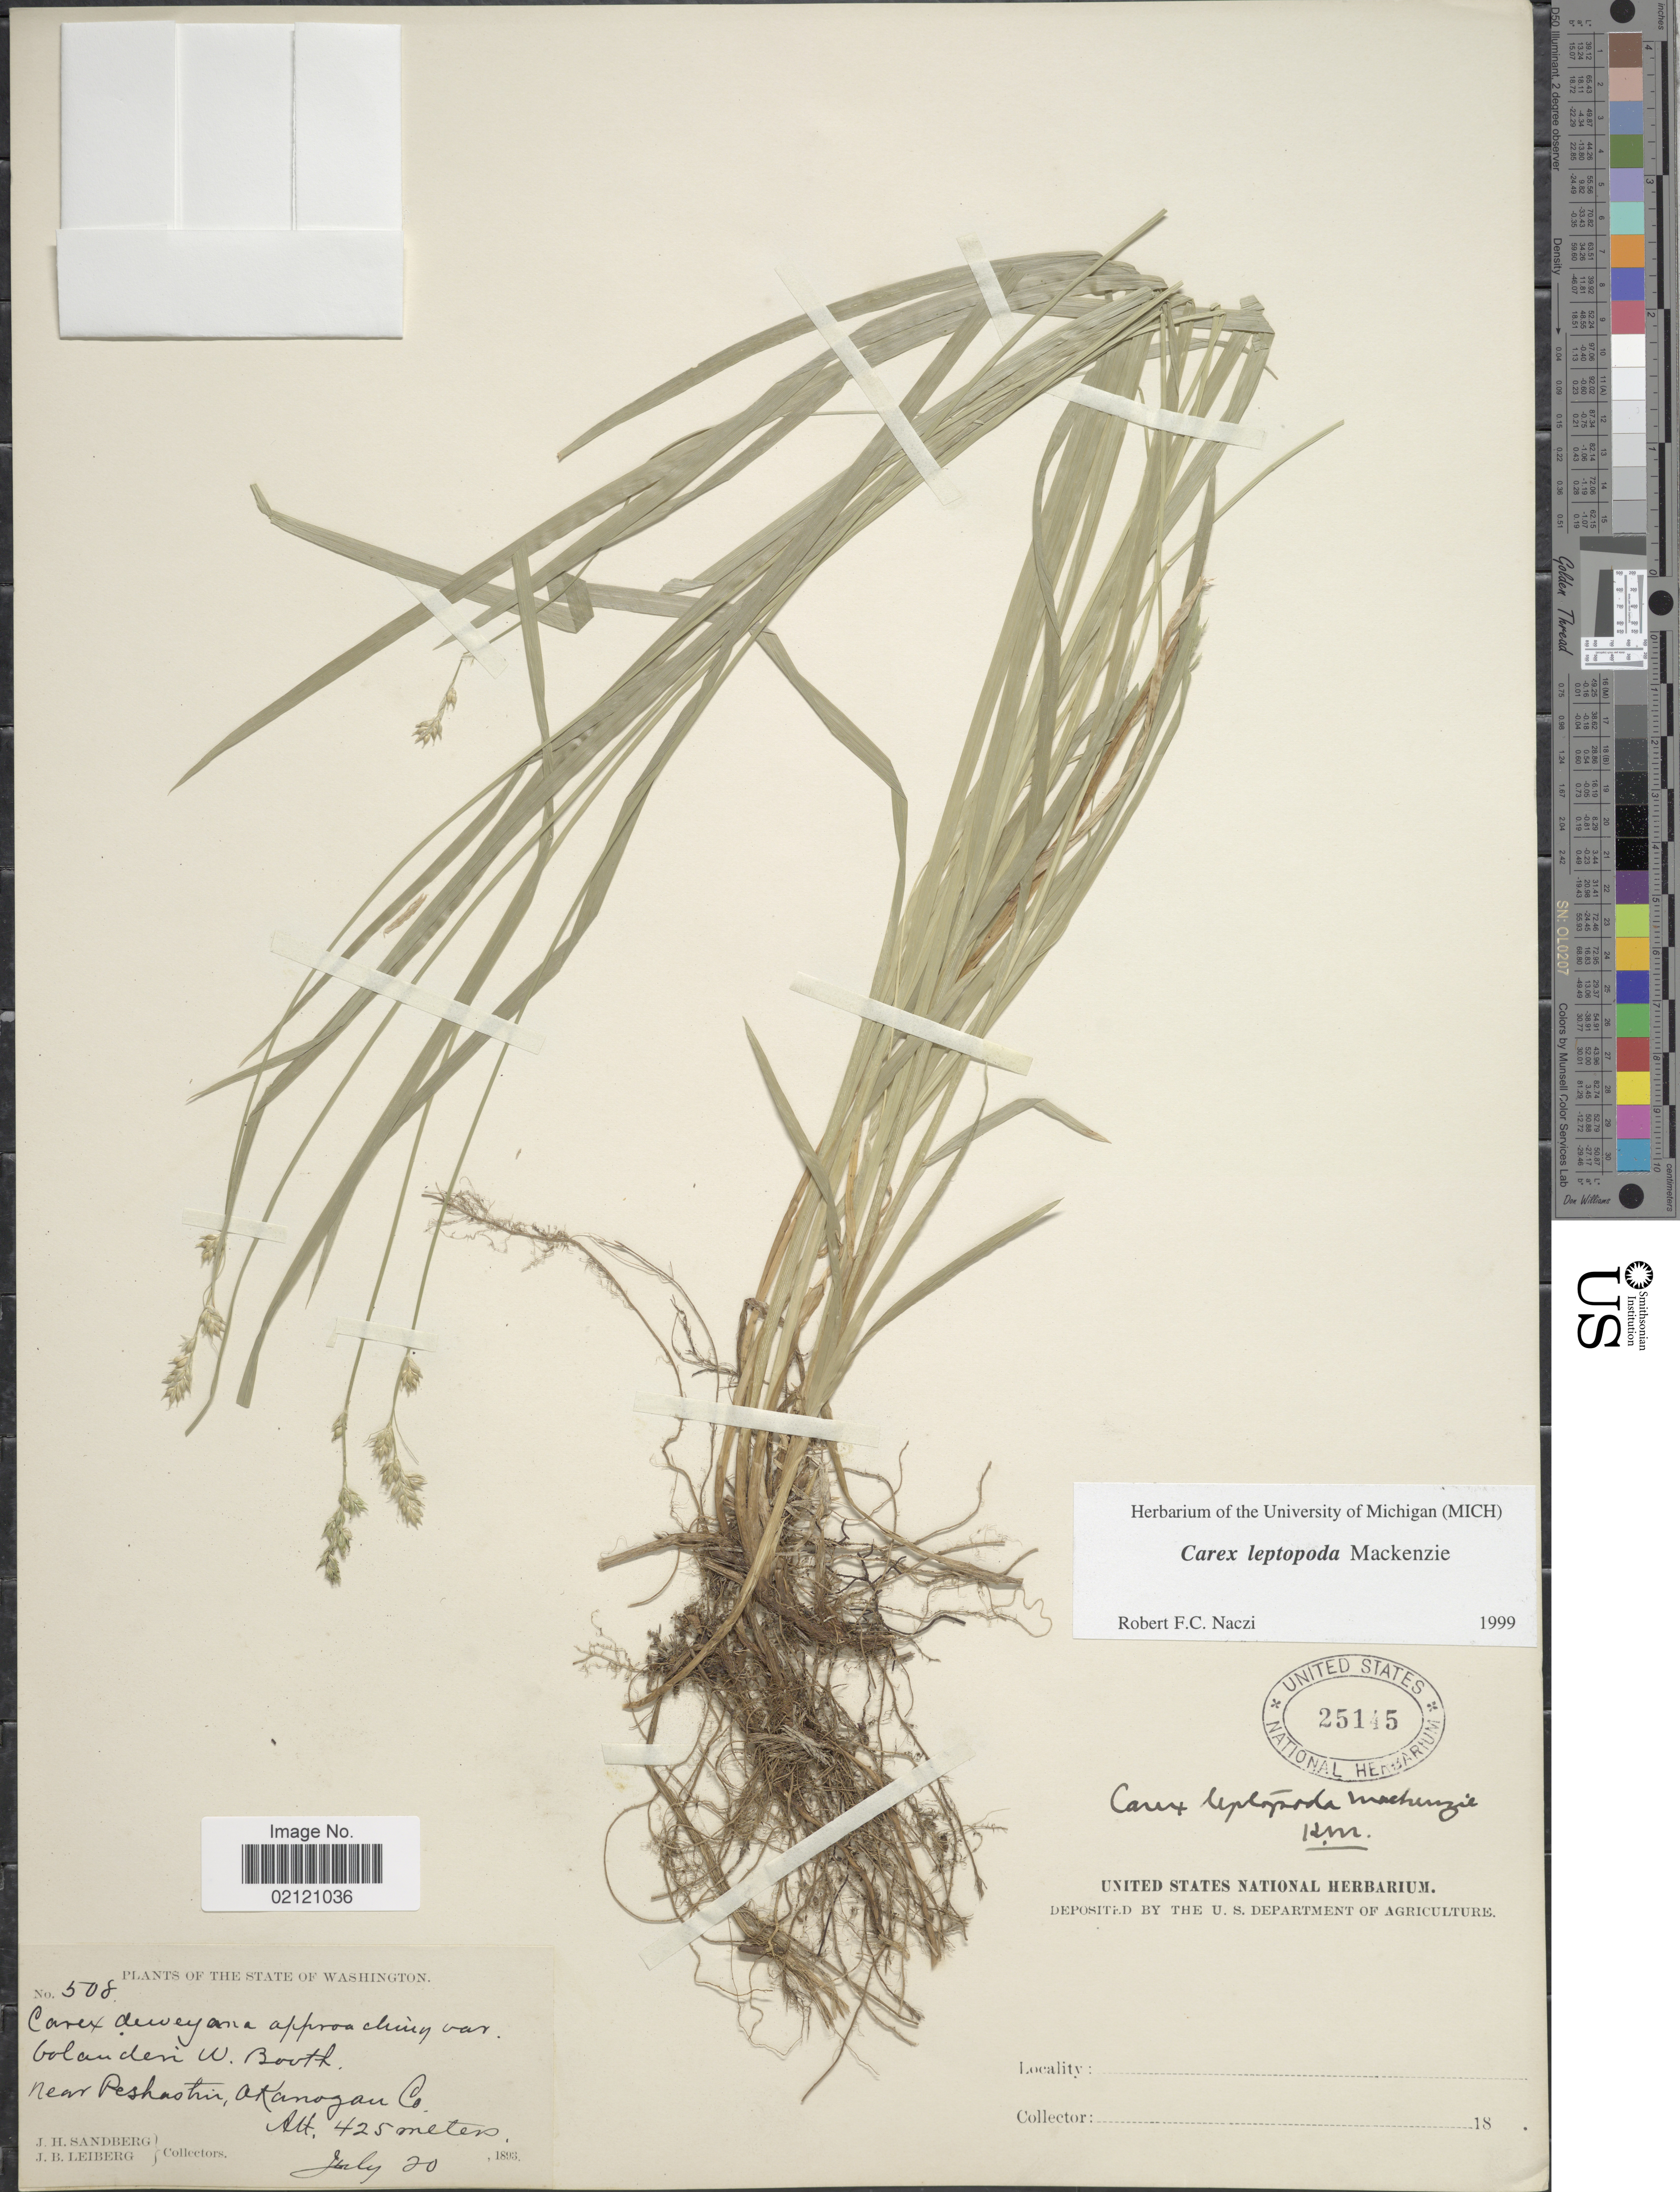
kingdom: Plantae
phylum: Tracheophyta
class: Liliopsida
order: Poales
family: Cyperaceae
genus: Carex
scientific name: Carex leptopoda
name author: Mack.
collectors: J. H. Sandberg & J. B. Leiberg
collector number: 508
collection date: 1893-07-20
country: United States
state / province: Washington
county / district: Okanogan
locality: Near Peshastin, Akanogan Co.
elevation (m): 425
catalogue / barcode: US 25145